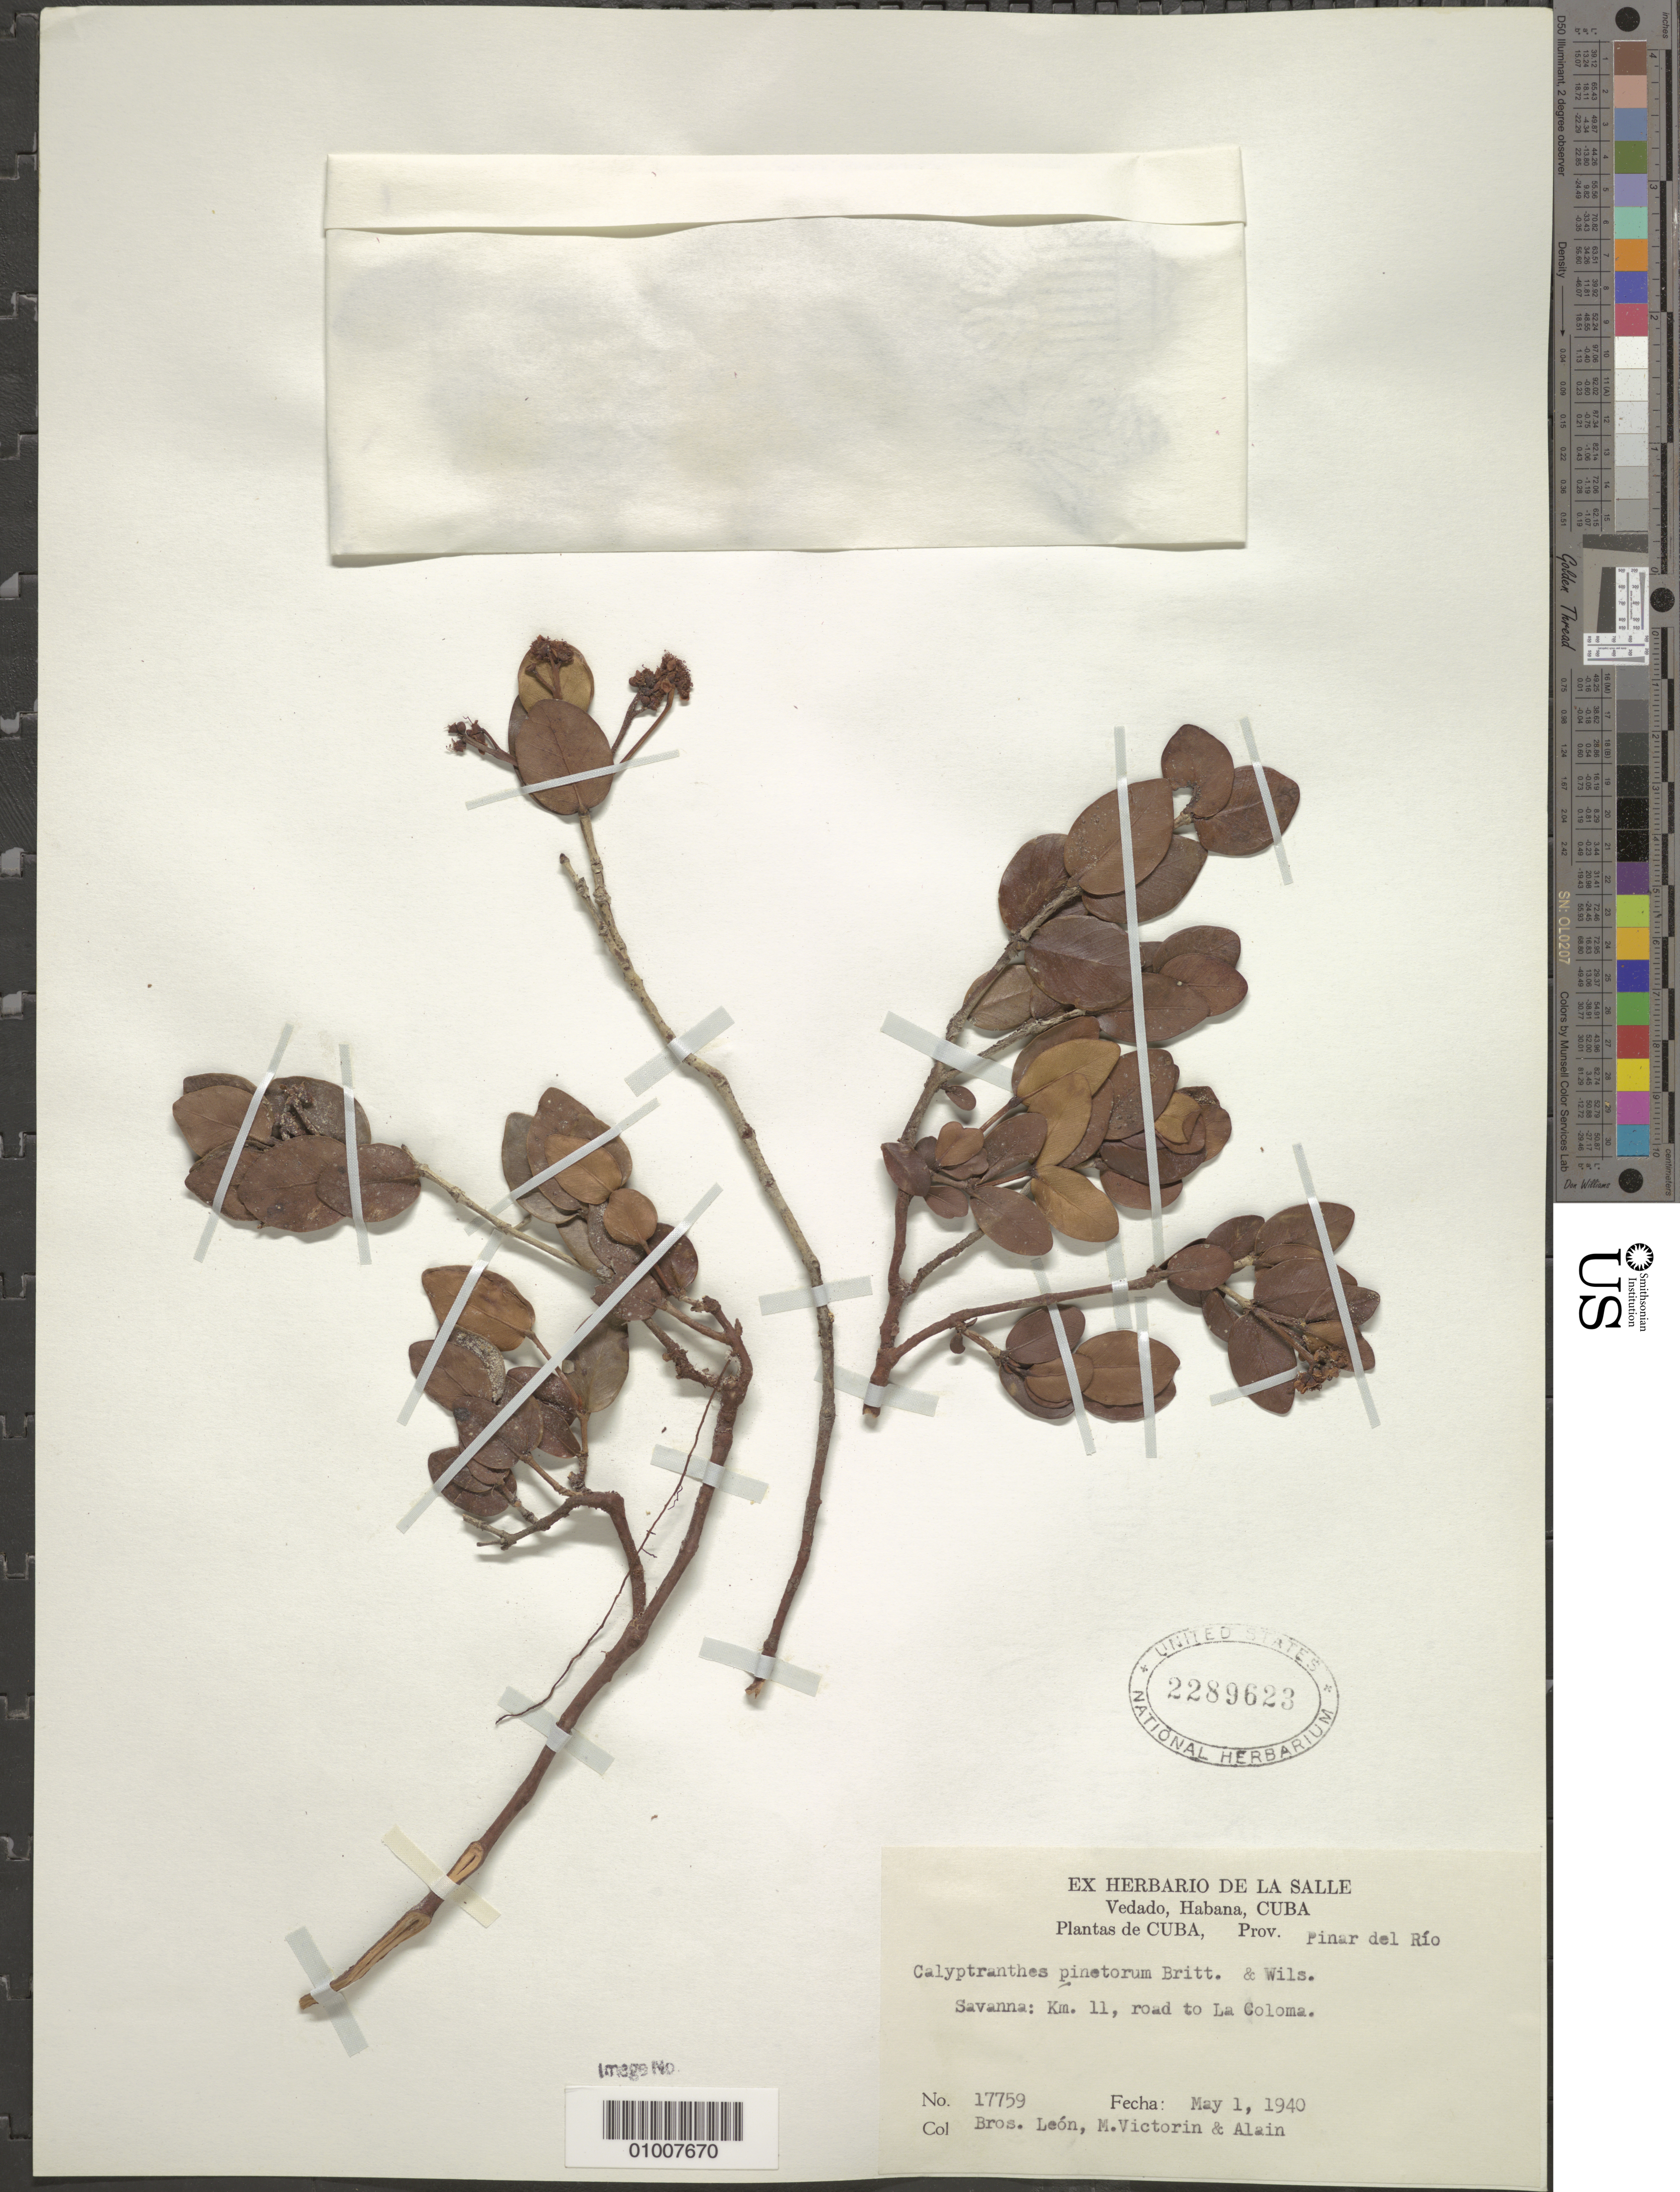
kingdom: Plantae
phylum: Tracheophyta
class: Magnoliopsida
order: Myrtales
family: Myrtaceae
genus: Myrcia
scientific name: Myrcia pinetorum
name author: (Britton & P. Wilson) Z. Acosta & K. Samra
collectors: Bro. León, F. Victorin & A. H. Liogier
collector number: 17759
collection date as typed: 01 May 1940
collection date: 1940-05-01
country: Cuba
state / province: Pinar del Rio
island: Cuba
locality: Savanna: Km 11, road to La Coloma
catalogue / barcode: US 2289623